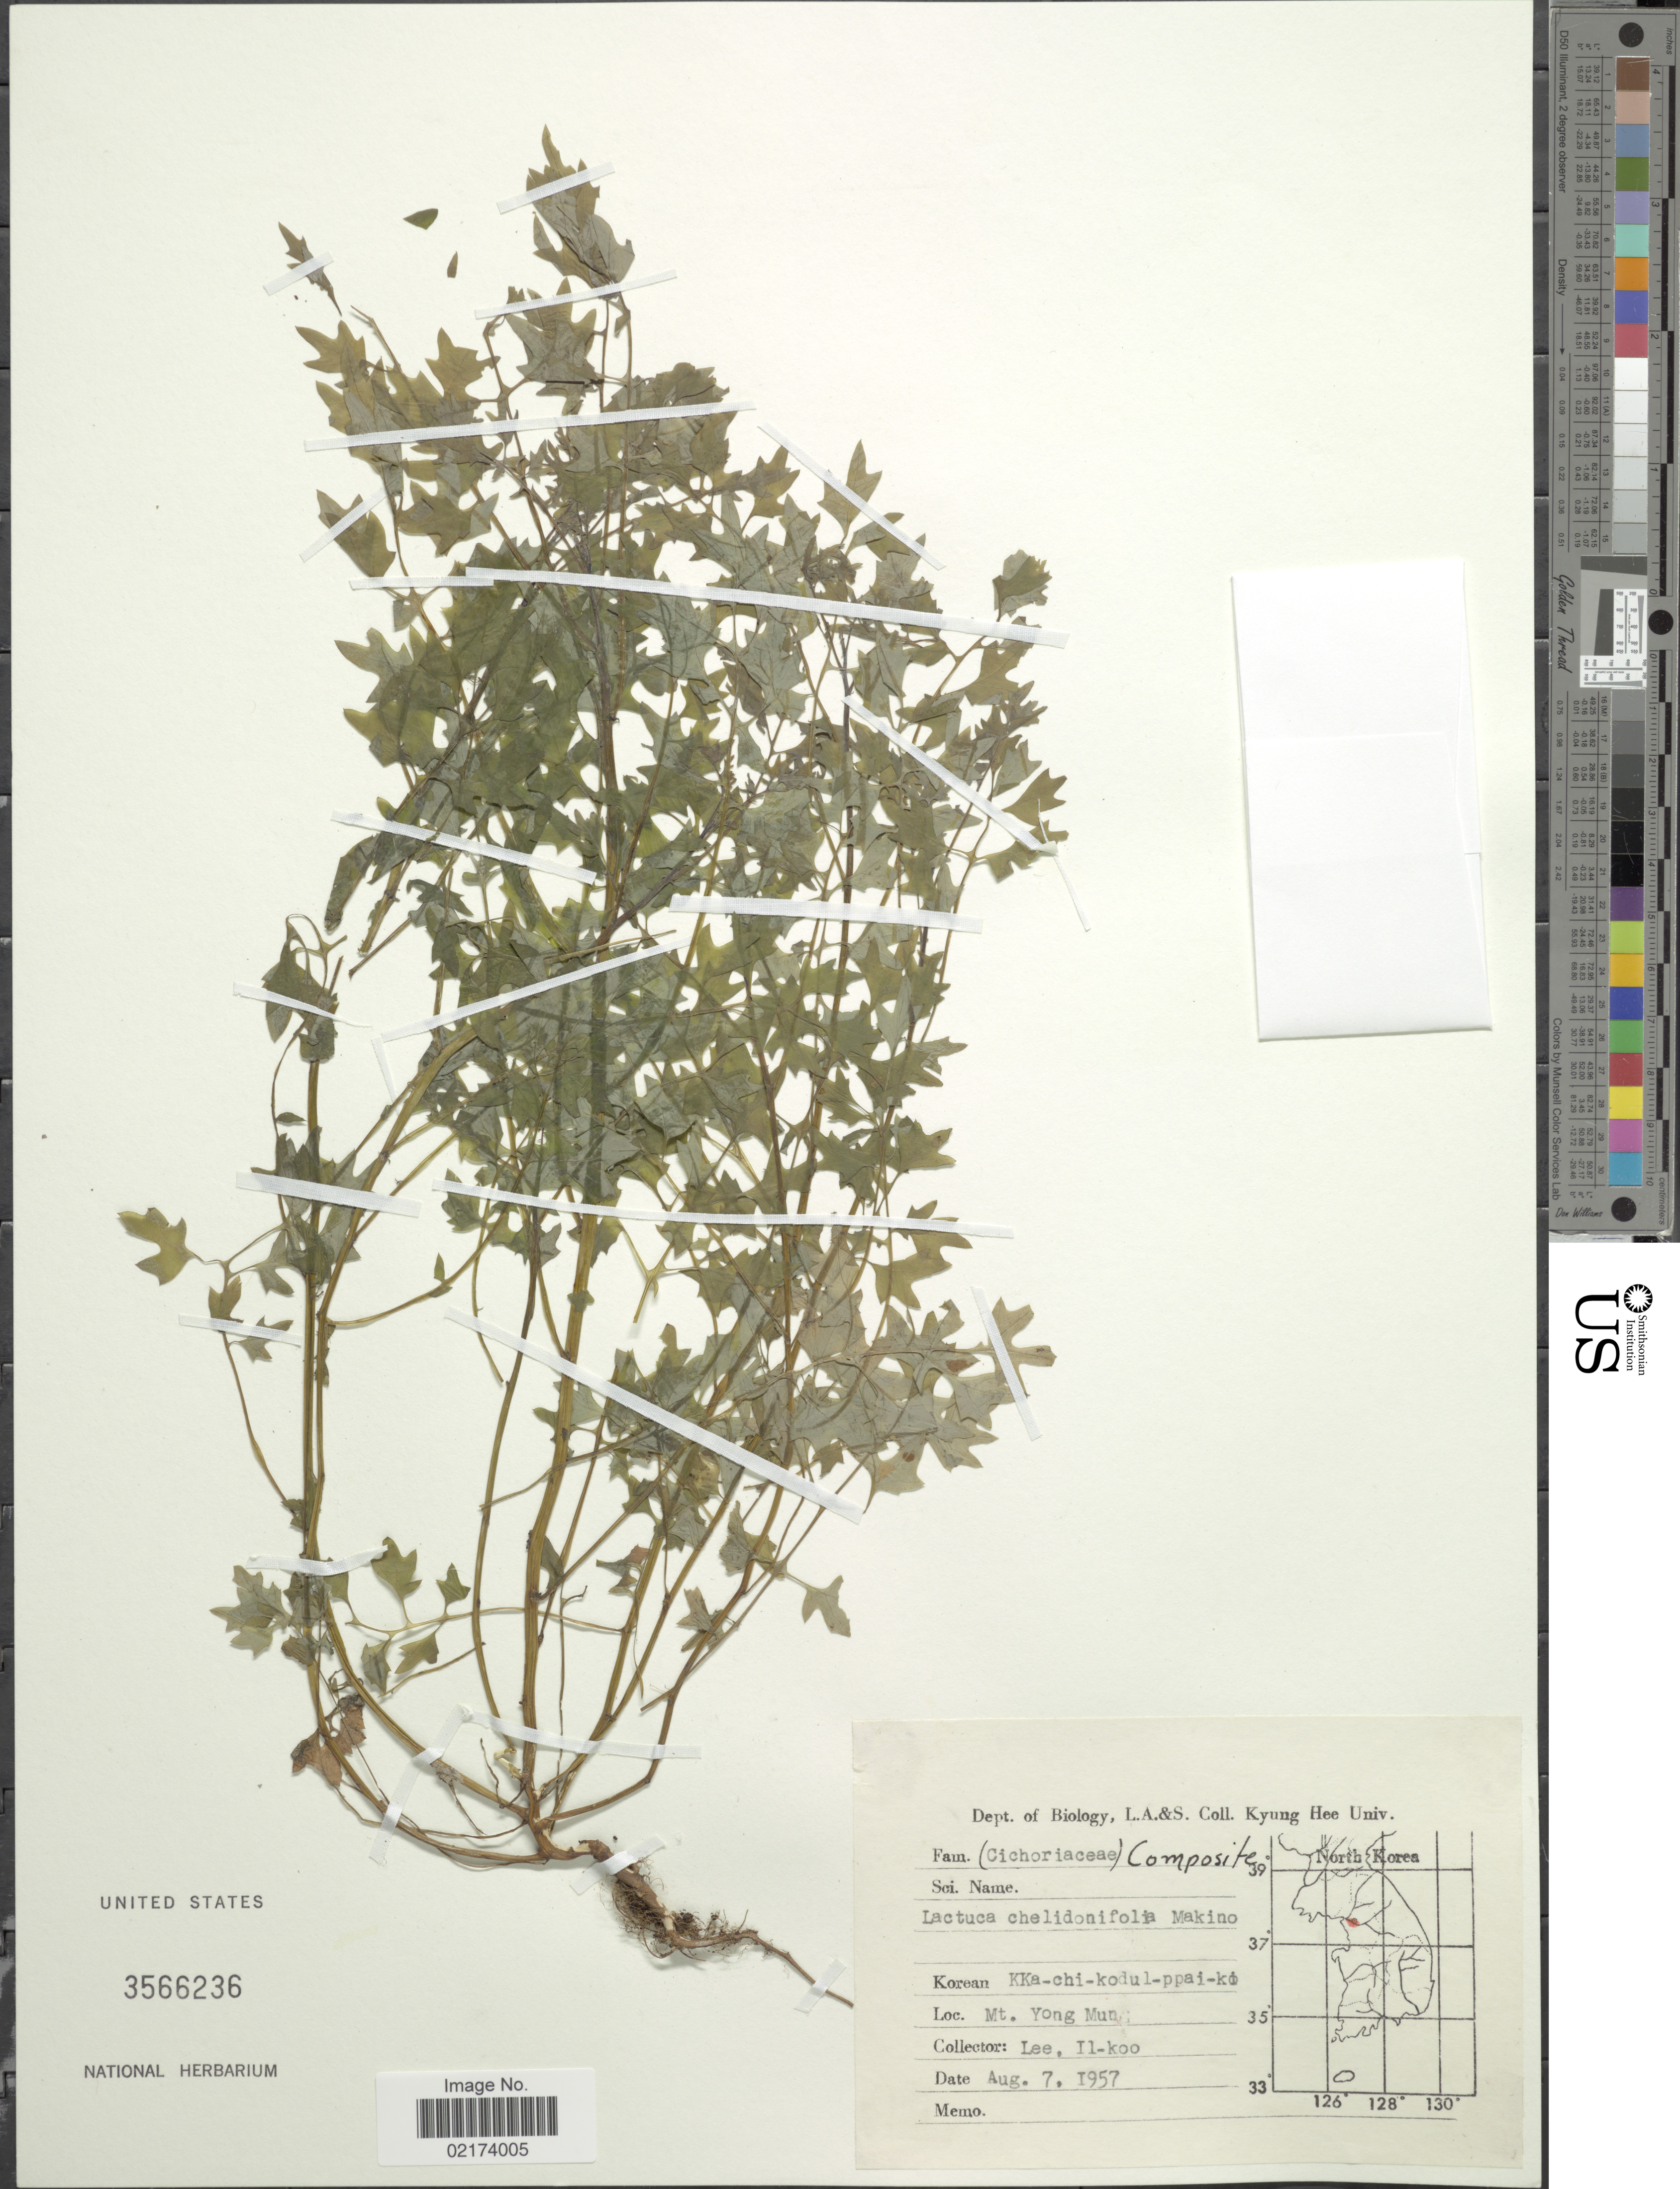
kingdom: Plantae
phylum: Tracheophyta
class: Magnoliopsida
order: Asterales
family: Asteraceae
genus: Crepidiastrum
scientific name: Crepidiastrum chelidoniifolium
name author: (Makino) Pak & Kawano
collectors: Il-Ko Lee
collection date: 1957-08-07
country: South Korea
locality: Mt. Yong Mun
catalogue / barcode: US 3566236